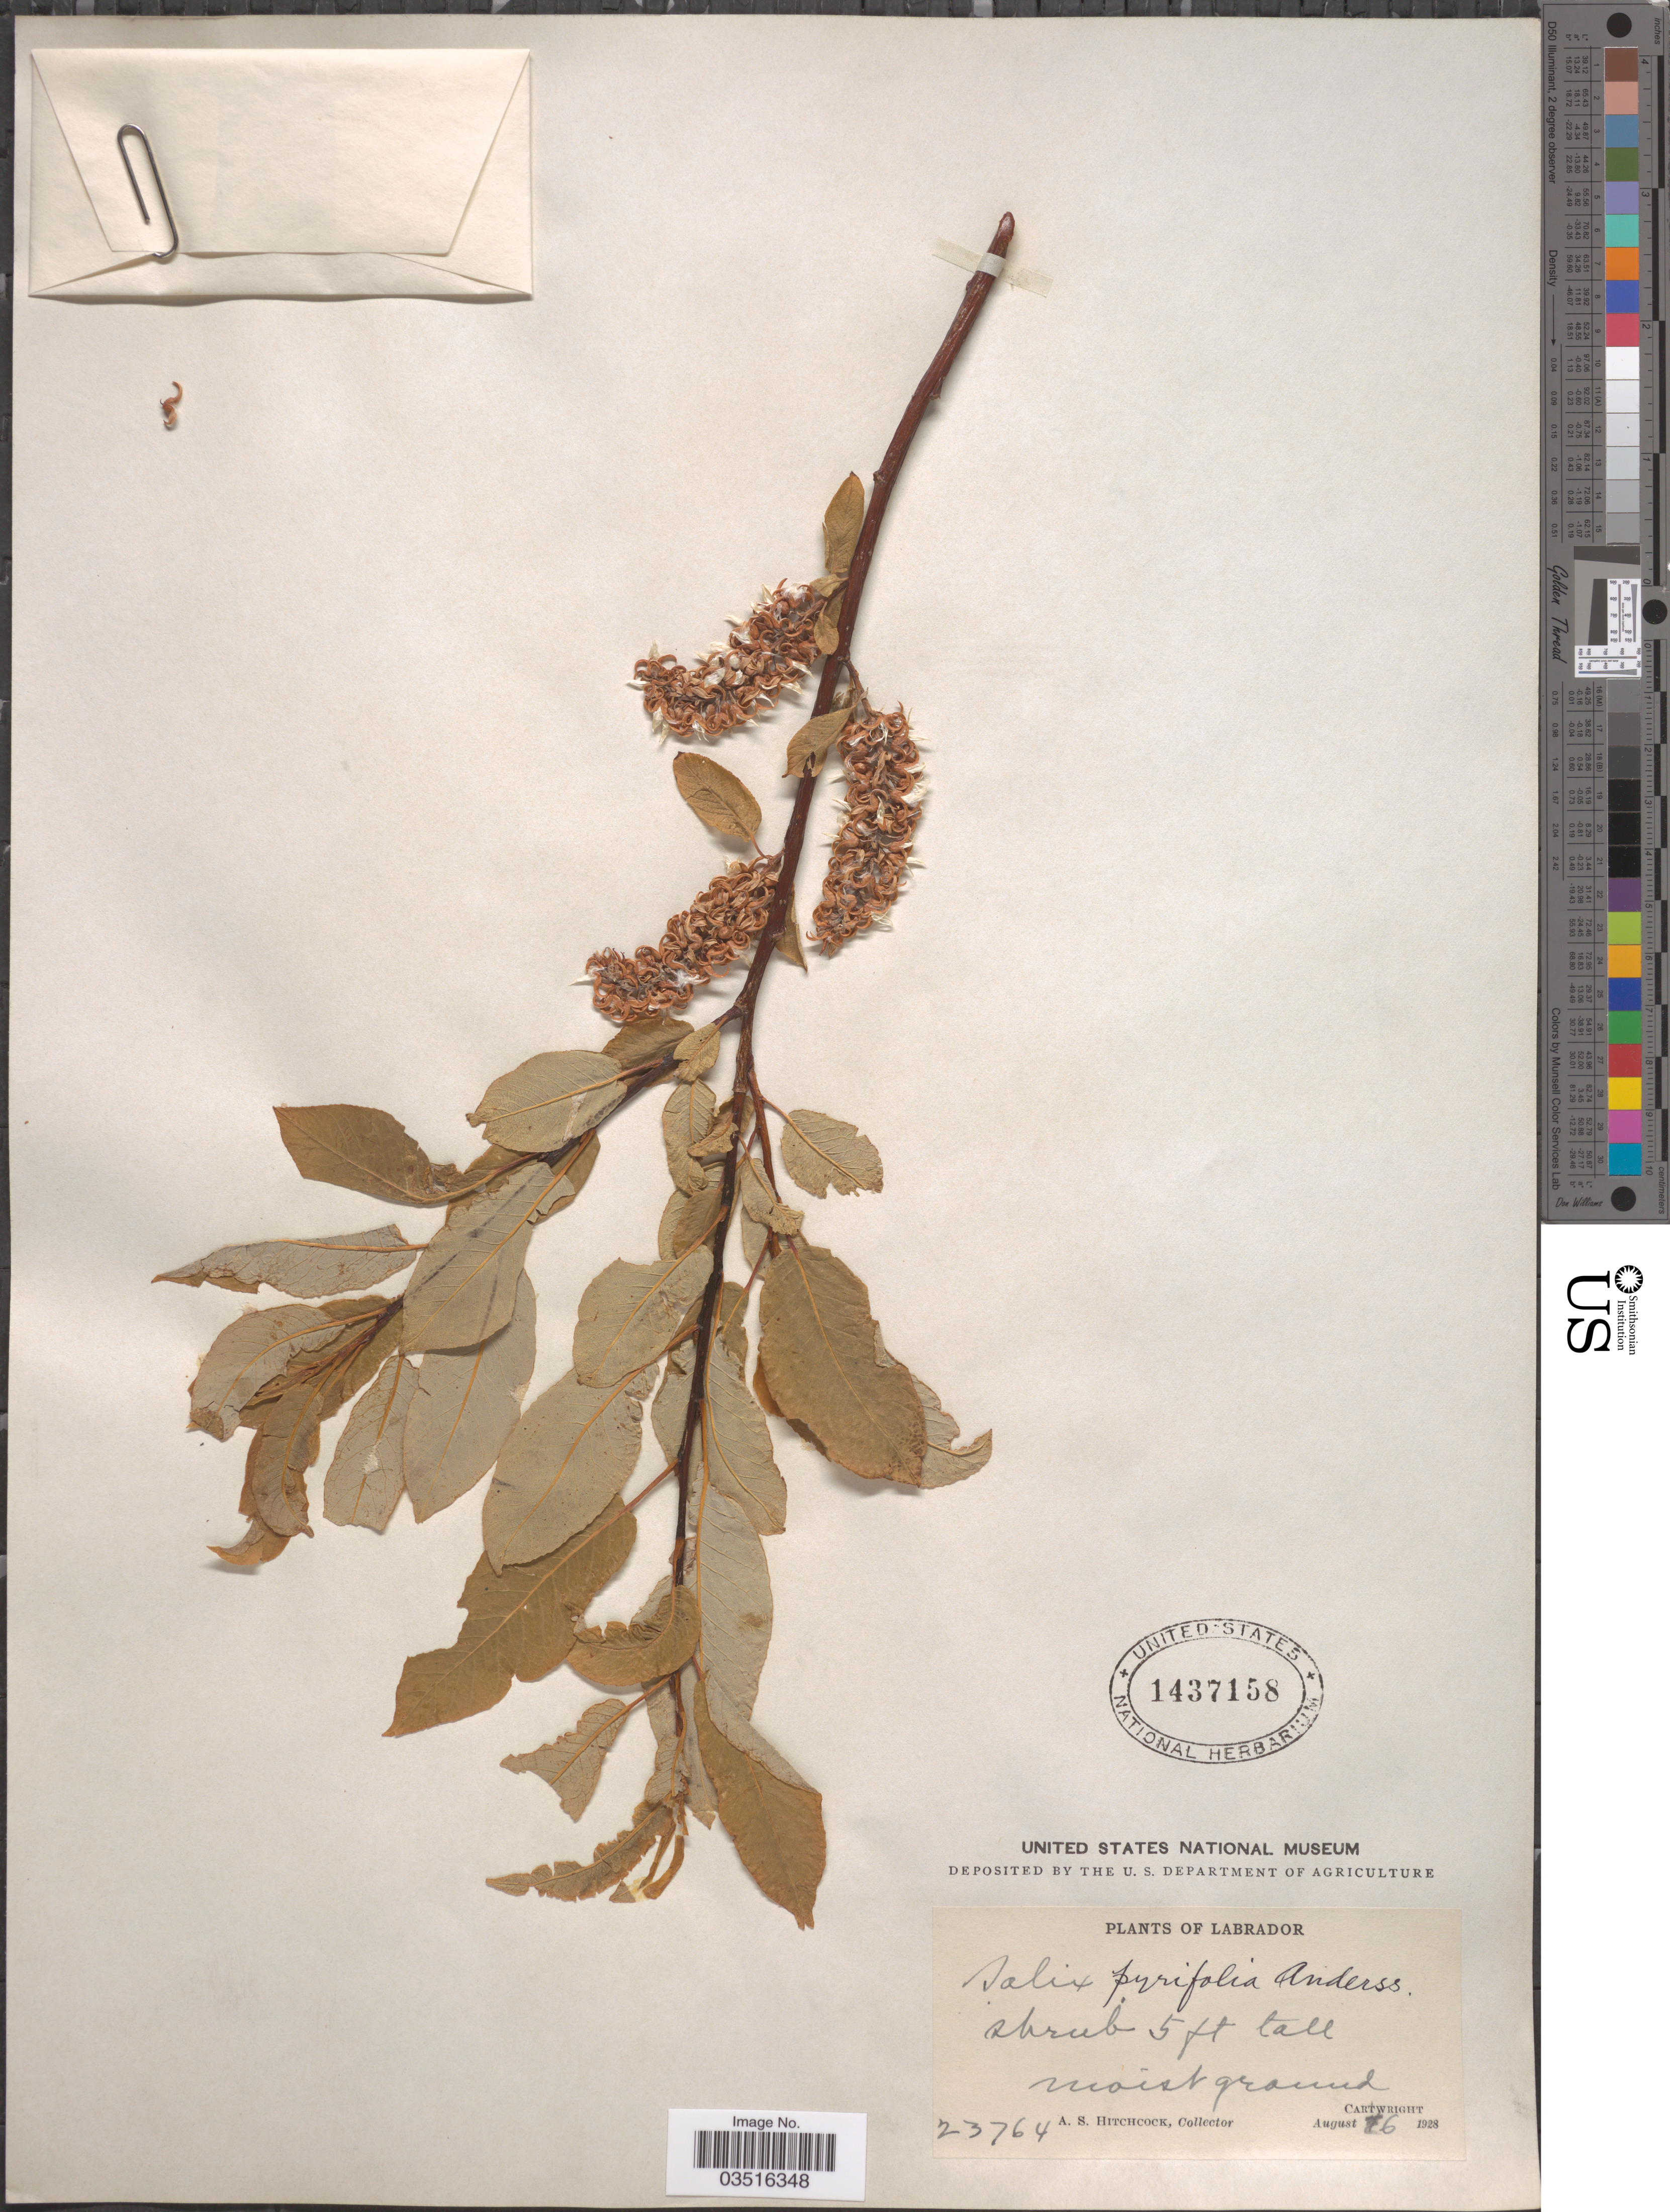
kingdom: Plantae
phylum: Tracheophyta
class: Magnoliopsida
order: Malpighiales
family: Salicaceae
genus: Salix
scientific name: Salix pyrifolia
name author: Ledeb.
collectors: A. S. Hitchcock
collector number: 23764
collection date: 1928-08-06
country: Canada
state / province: Newfoundland and Labrador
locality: Labrador. Cartwright.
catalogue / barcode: US 1437158